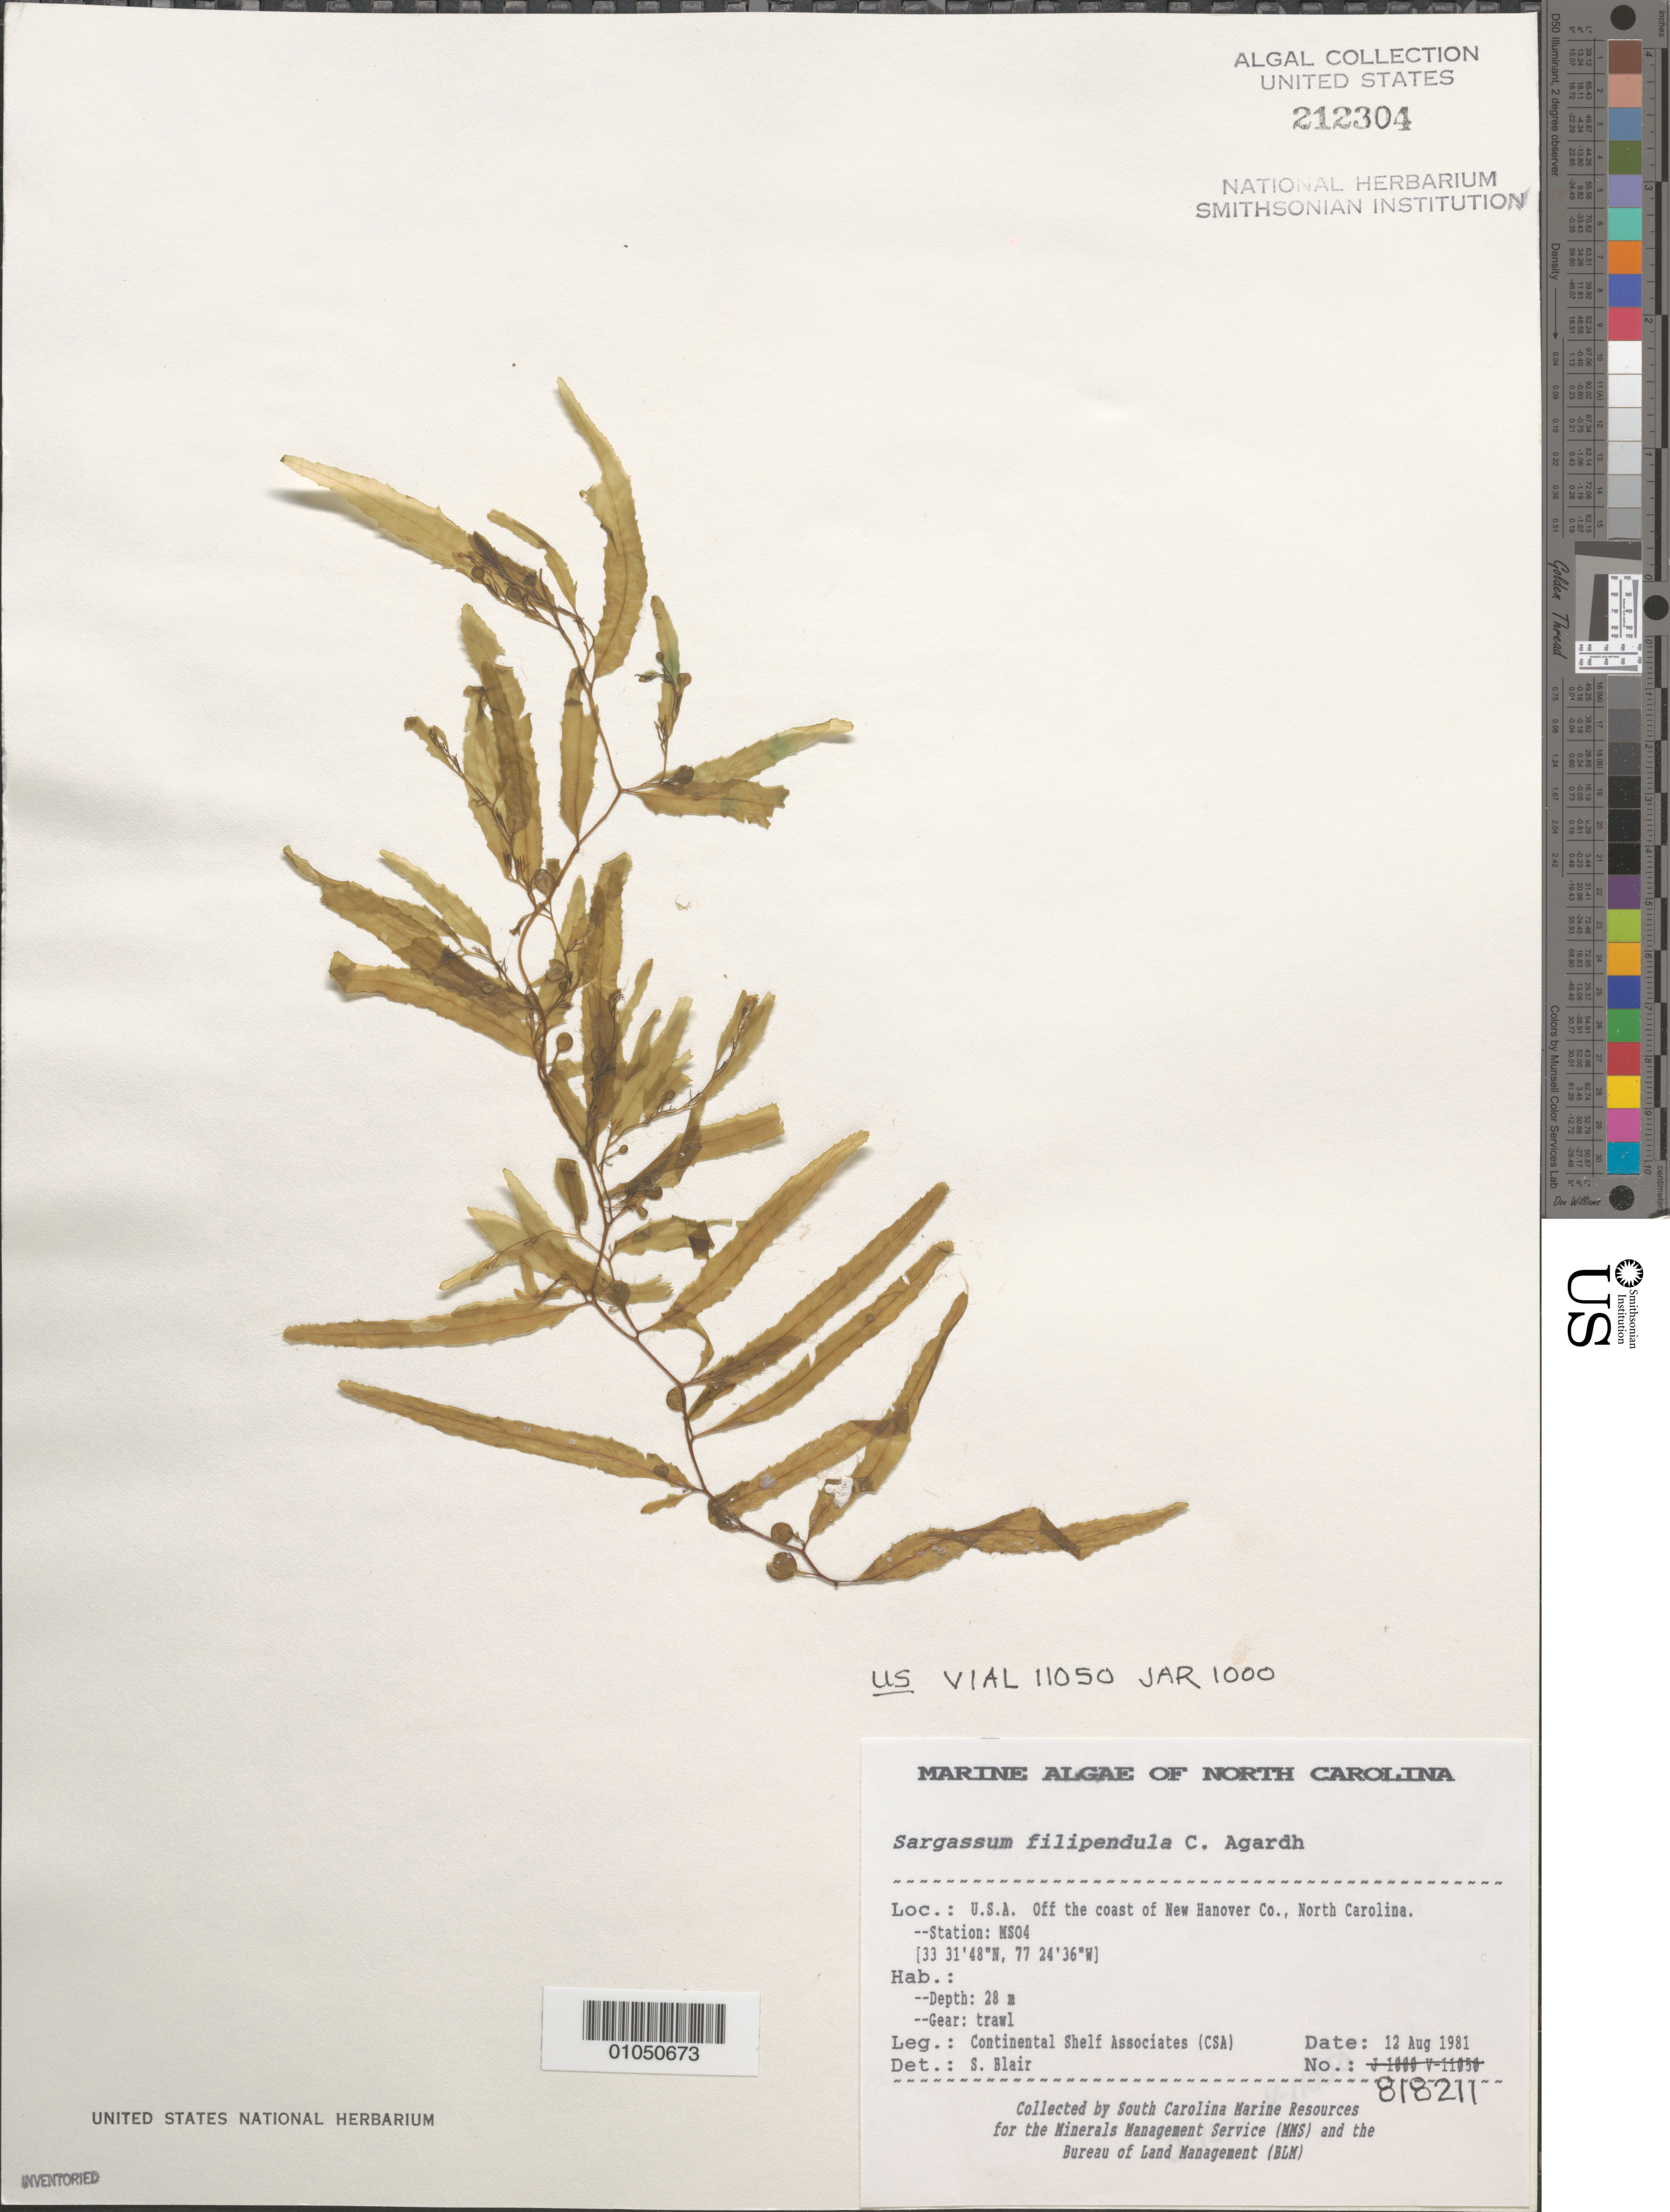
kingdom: Chromista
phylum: Ochrophyta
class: Phaeophyceae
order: Fucales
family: Sargassaceae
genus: Sargassum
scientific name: Sargassum filipendula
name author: C. Agardh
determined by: Blair, S. M.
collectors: Continental Shelf Associates for the MMS/BLM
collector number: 818211 Station MS04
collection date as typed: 12 Aug 1981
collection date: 1981-08-12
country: United States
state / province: North Carolina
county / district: New Hanover County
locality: Off coast of New Hanover County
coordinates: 33 31'48"N, 77 24'36"W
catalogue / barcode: US 212304